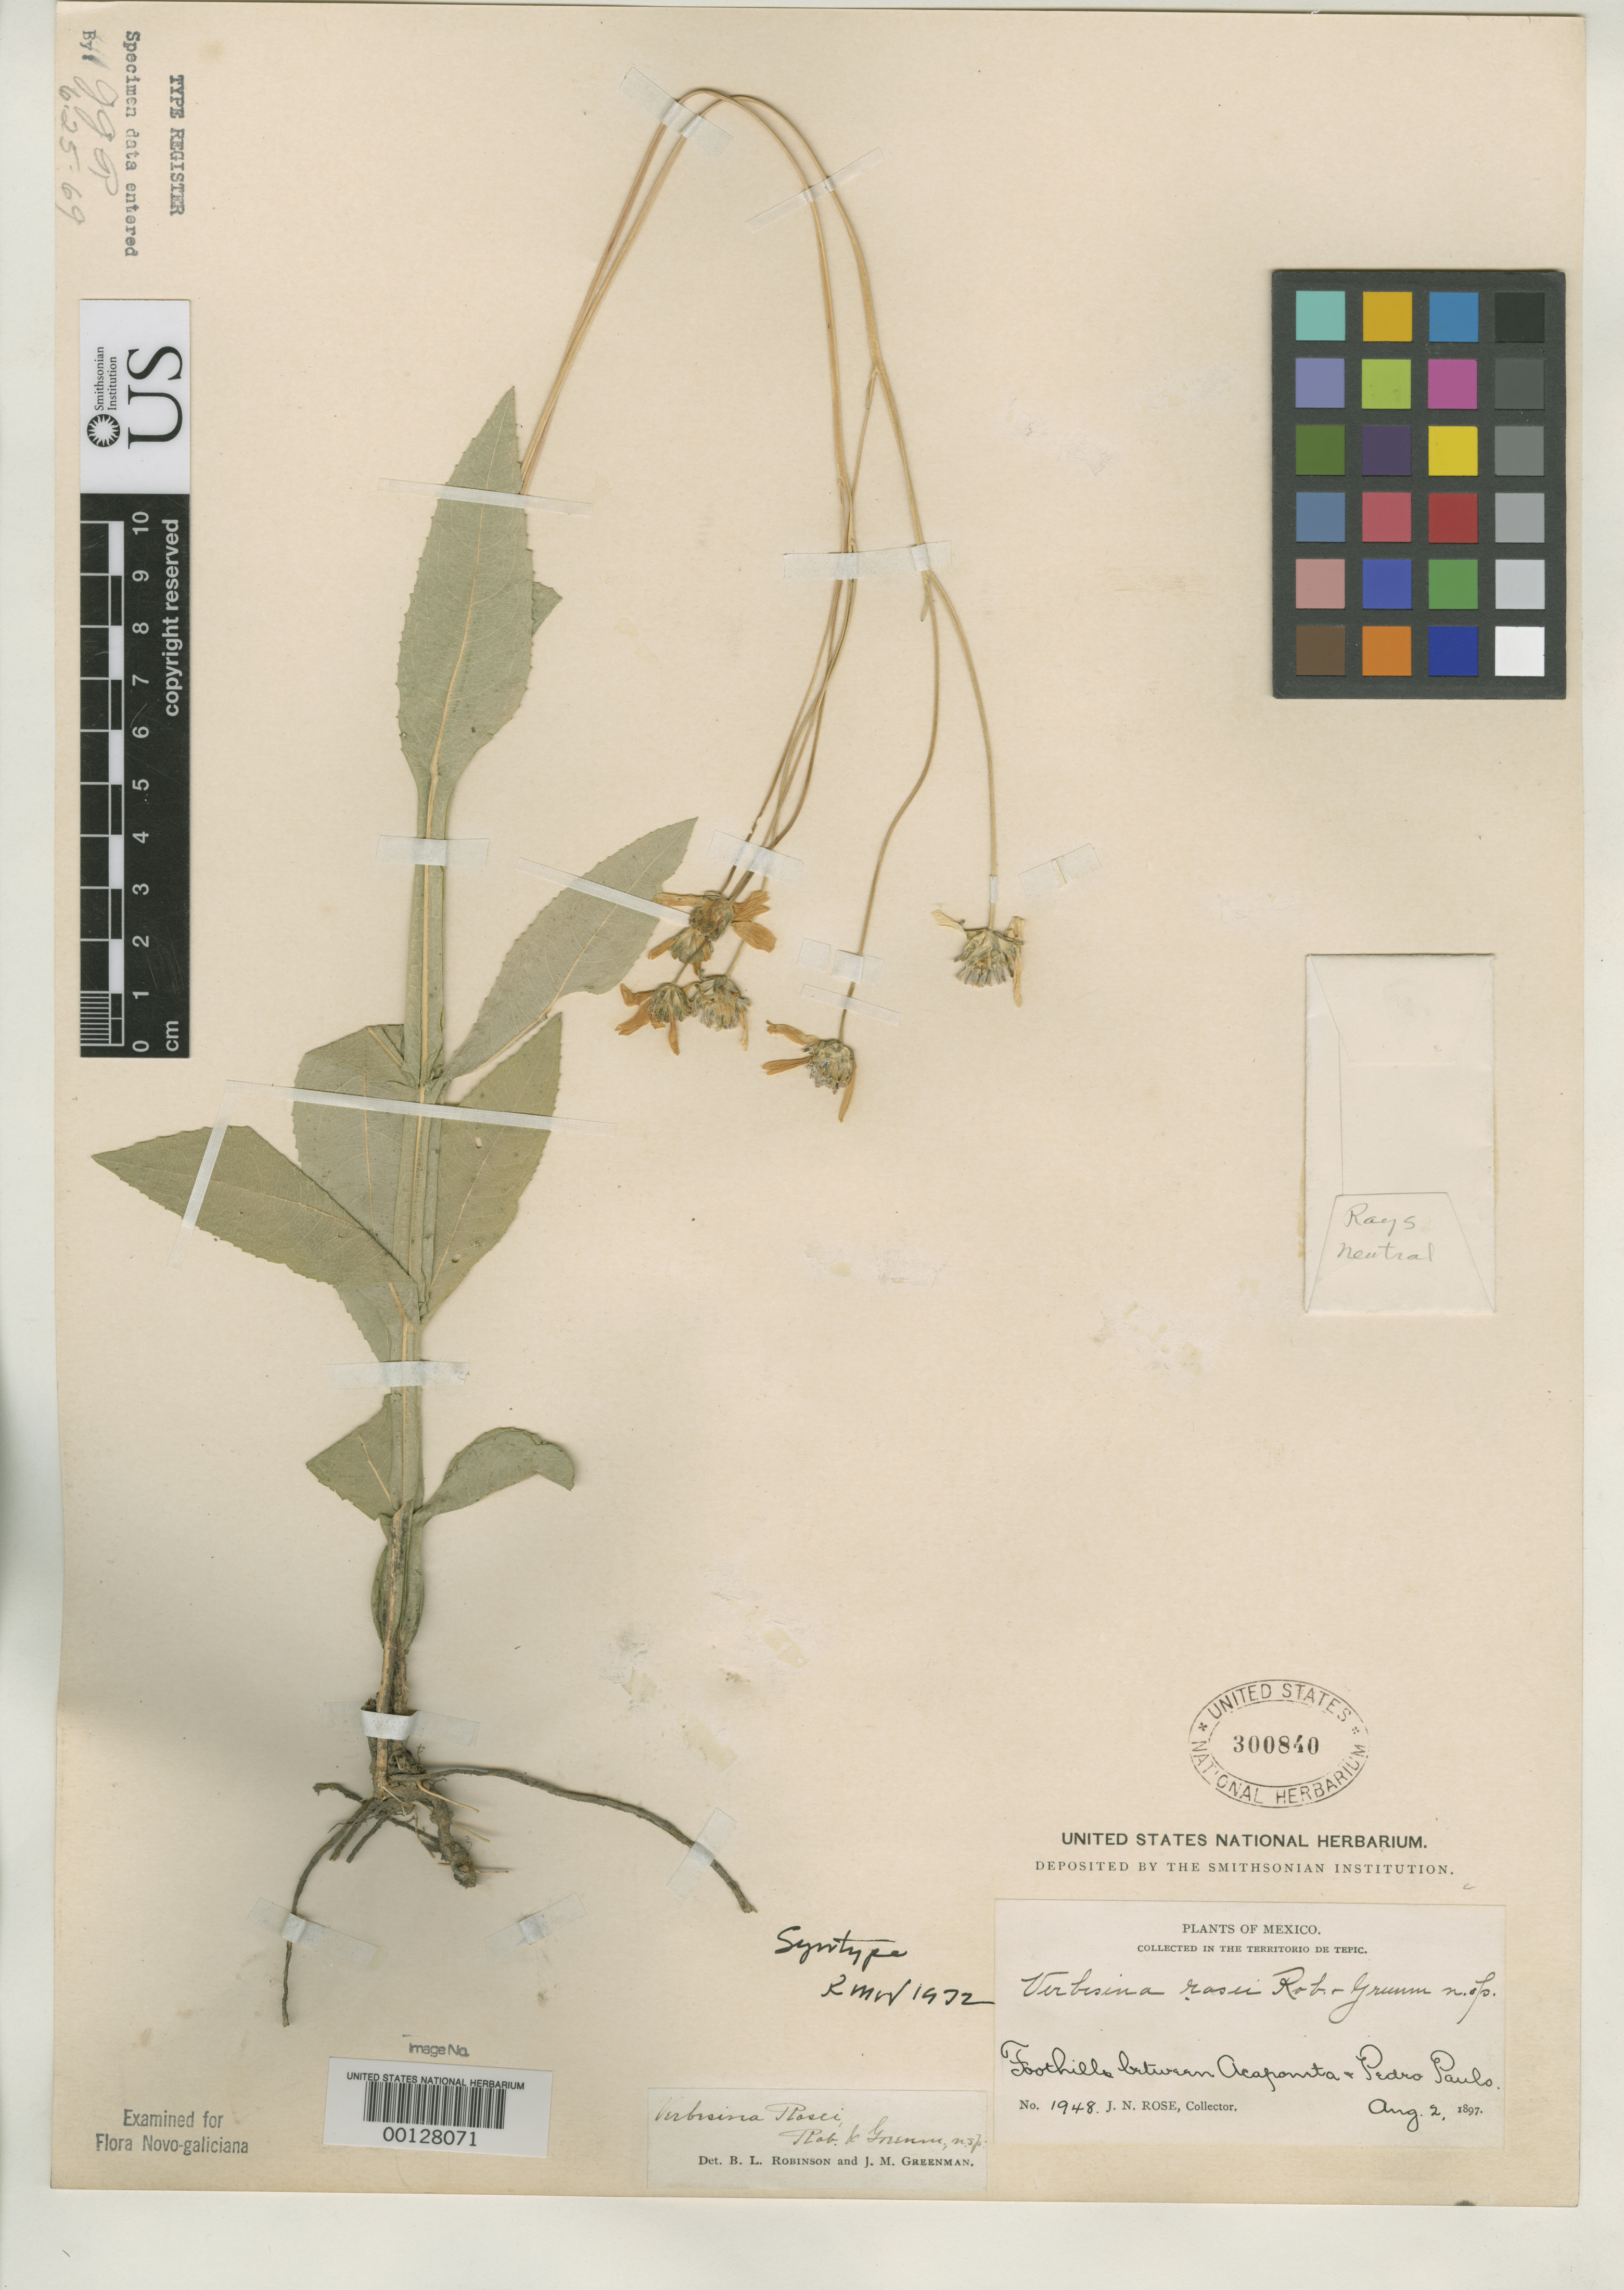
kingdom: Plantae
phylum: Tracheophyta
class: Magnoliopsida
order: Asterales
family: Asteraceae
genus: Verbesina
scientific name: Verbesina rosei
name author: B.L. Rob. & Greenm.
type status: Syntype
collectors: J. N. Rose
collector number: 1948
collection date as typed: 02 Aug 1897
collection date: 1897-08-02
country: Mexico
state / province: Nayarit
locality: Between Acaponeta and Pedro Paulo.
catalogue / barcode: US 300840